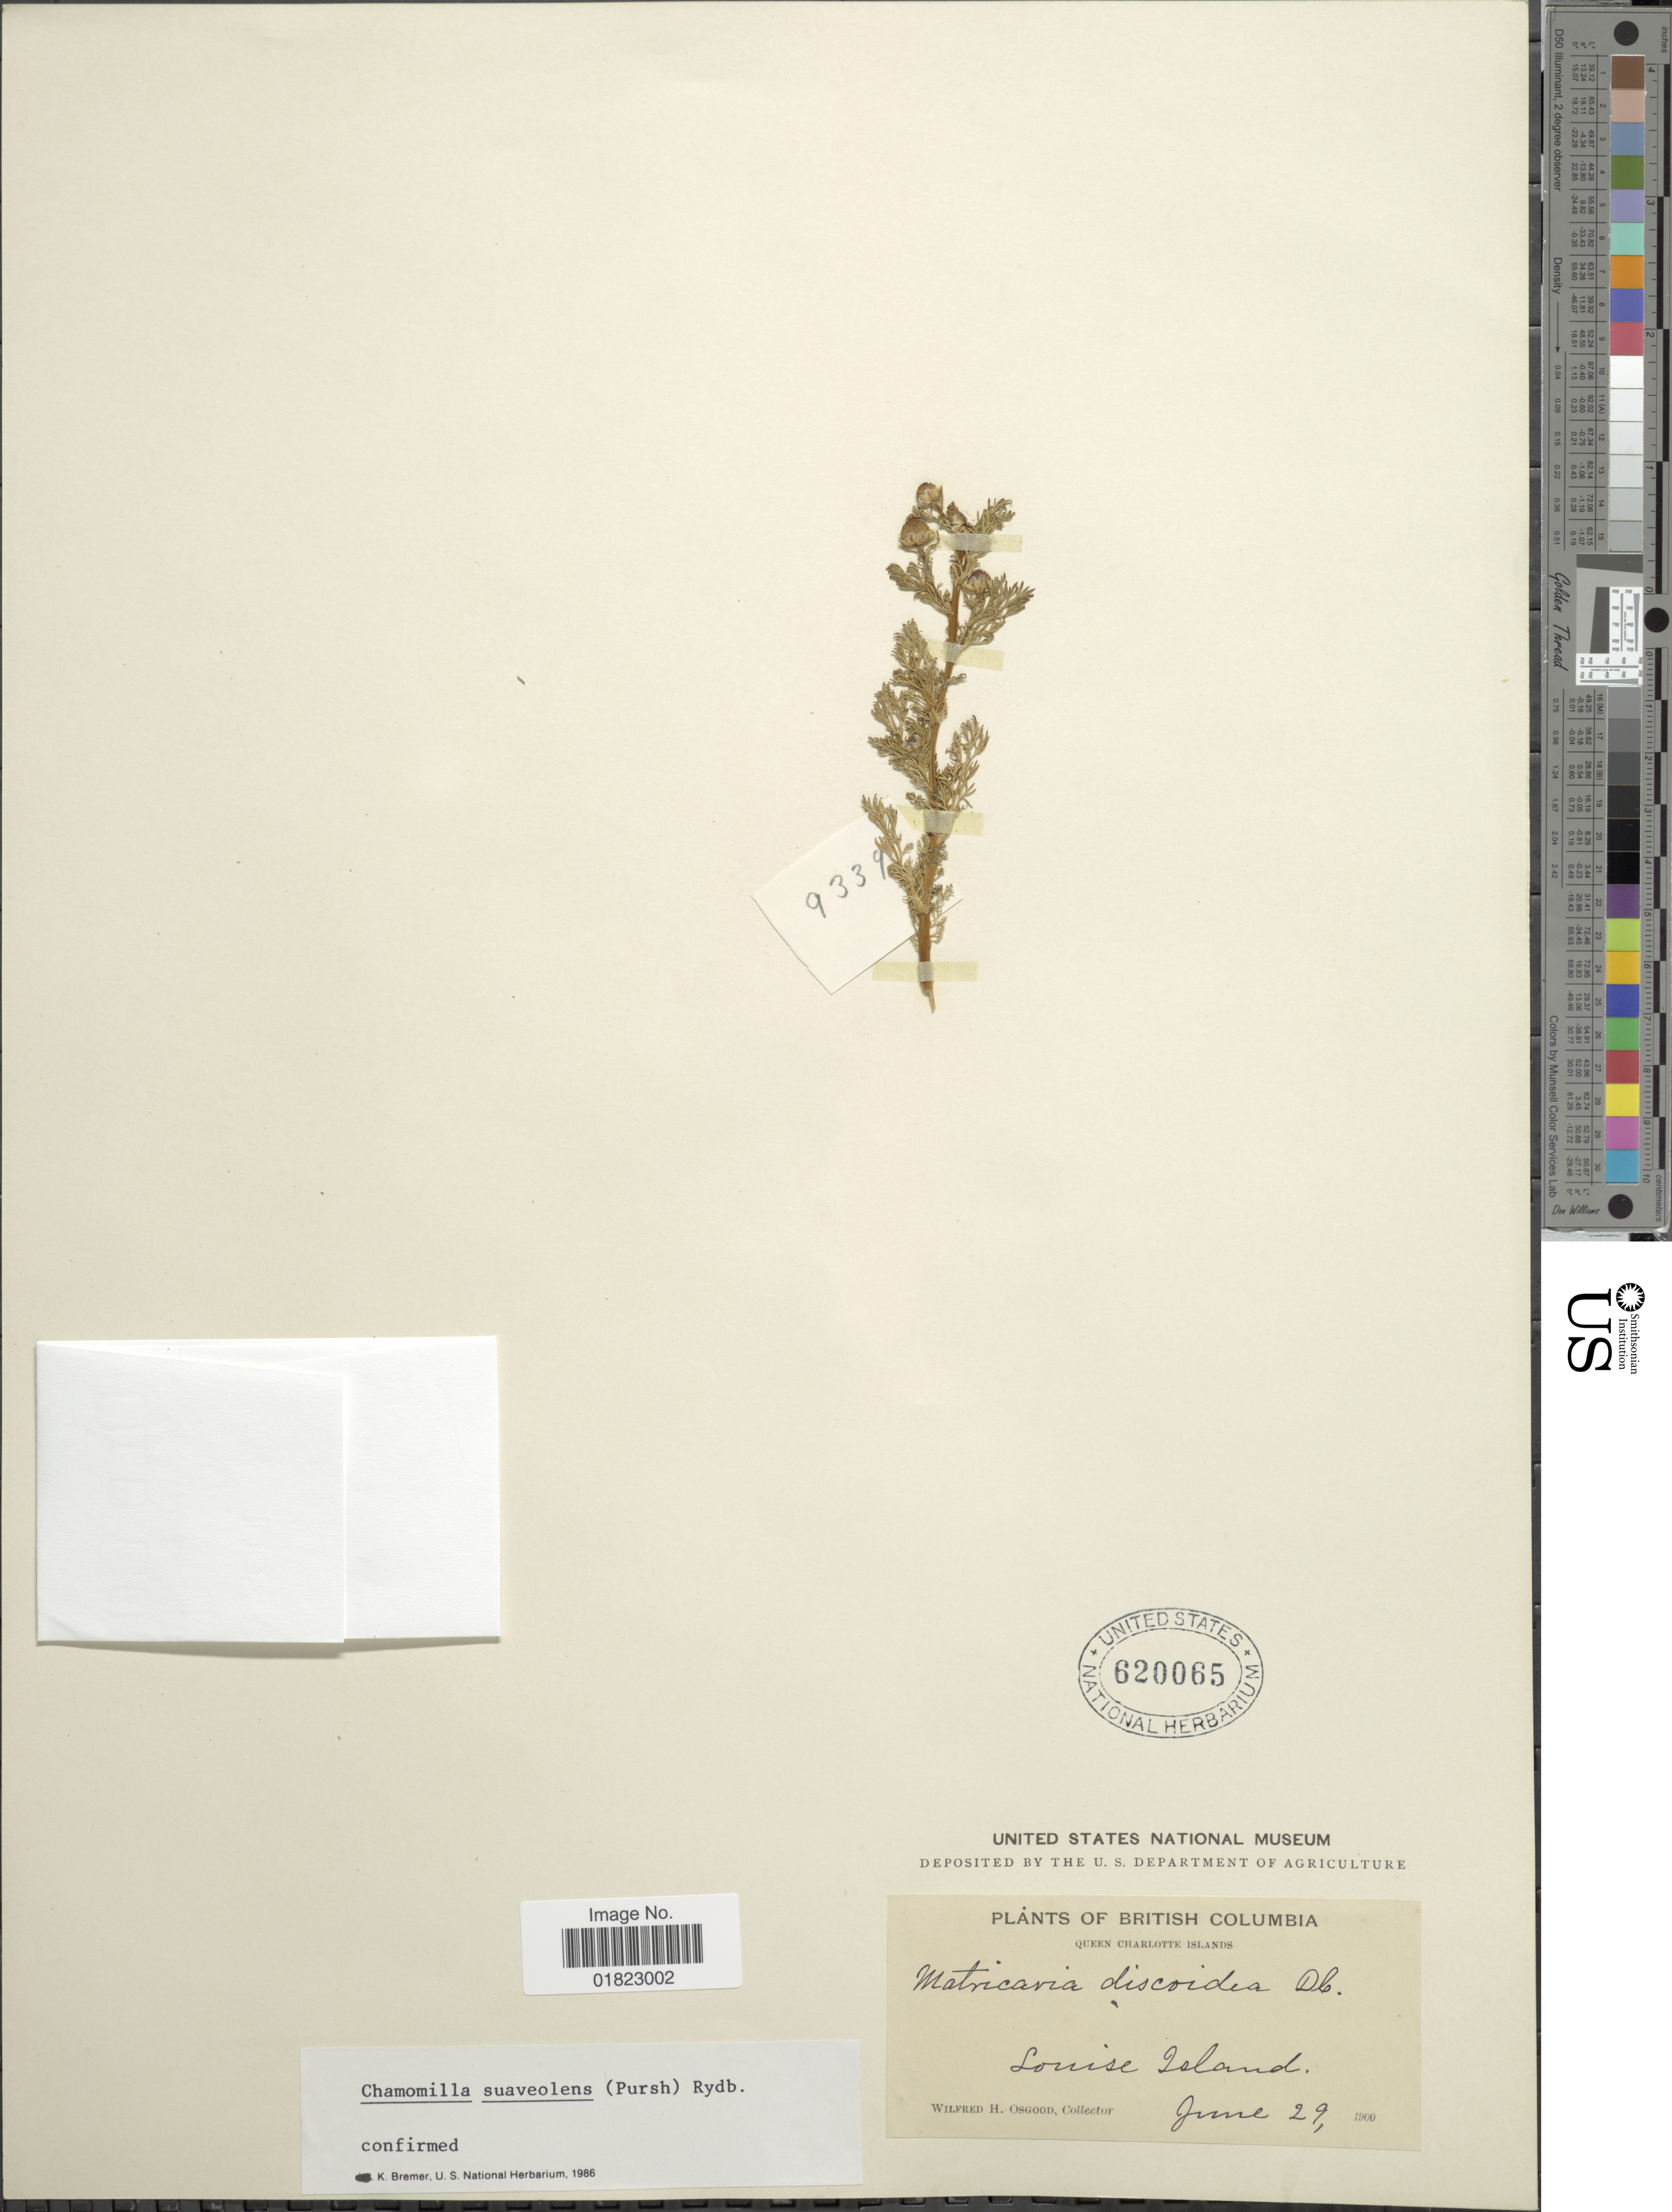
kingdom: Plantae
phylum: Tracheophyta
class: Magnoliopsida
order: Asterales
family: Asteraceae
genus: Matricaria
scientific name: Matricaria matricarioides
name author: (Less.) Porter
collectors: W. Osgood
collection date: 1900-06-29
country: Canada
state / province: British Columbia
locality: British Columbiam Queen Charlotte Islands. Louise Island.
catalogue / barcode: US 620065